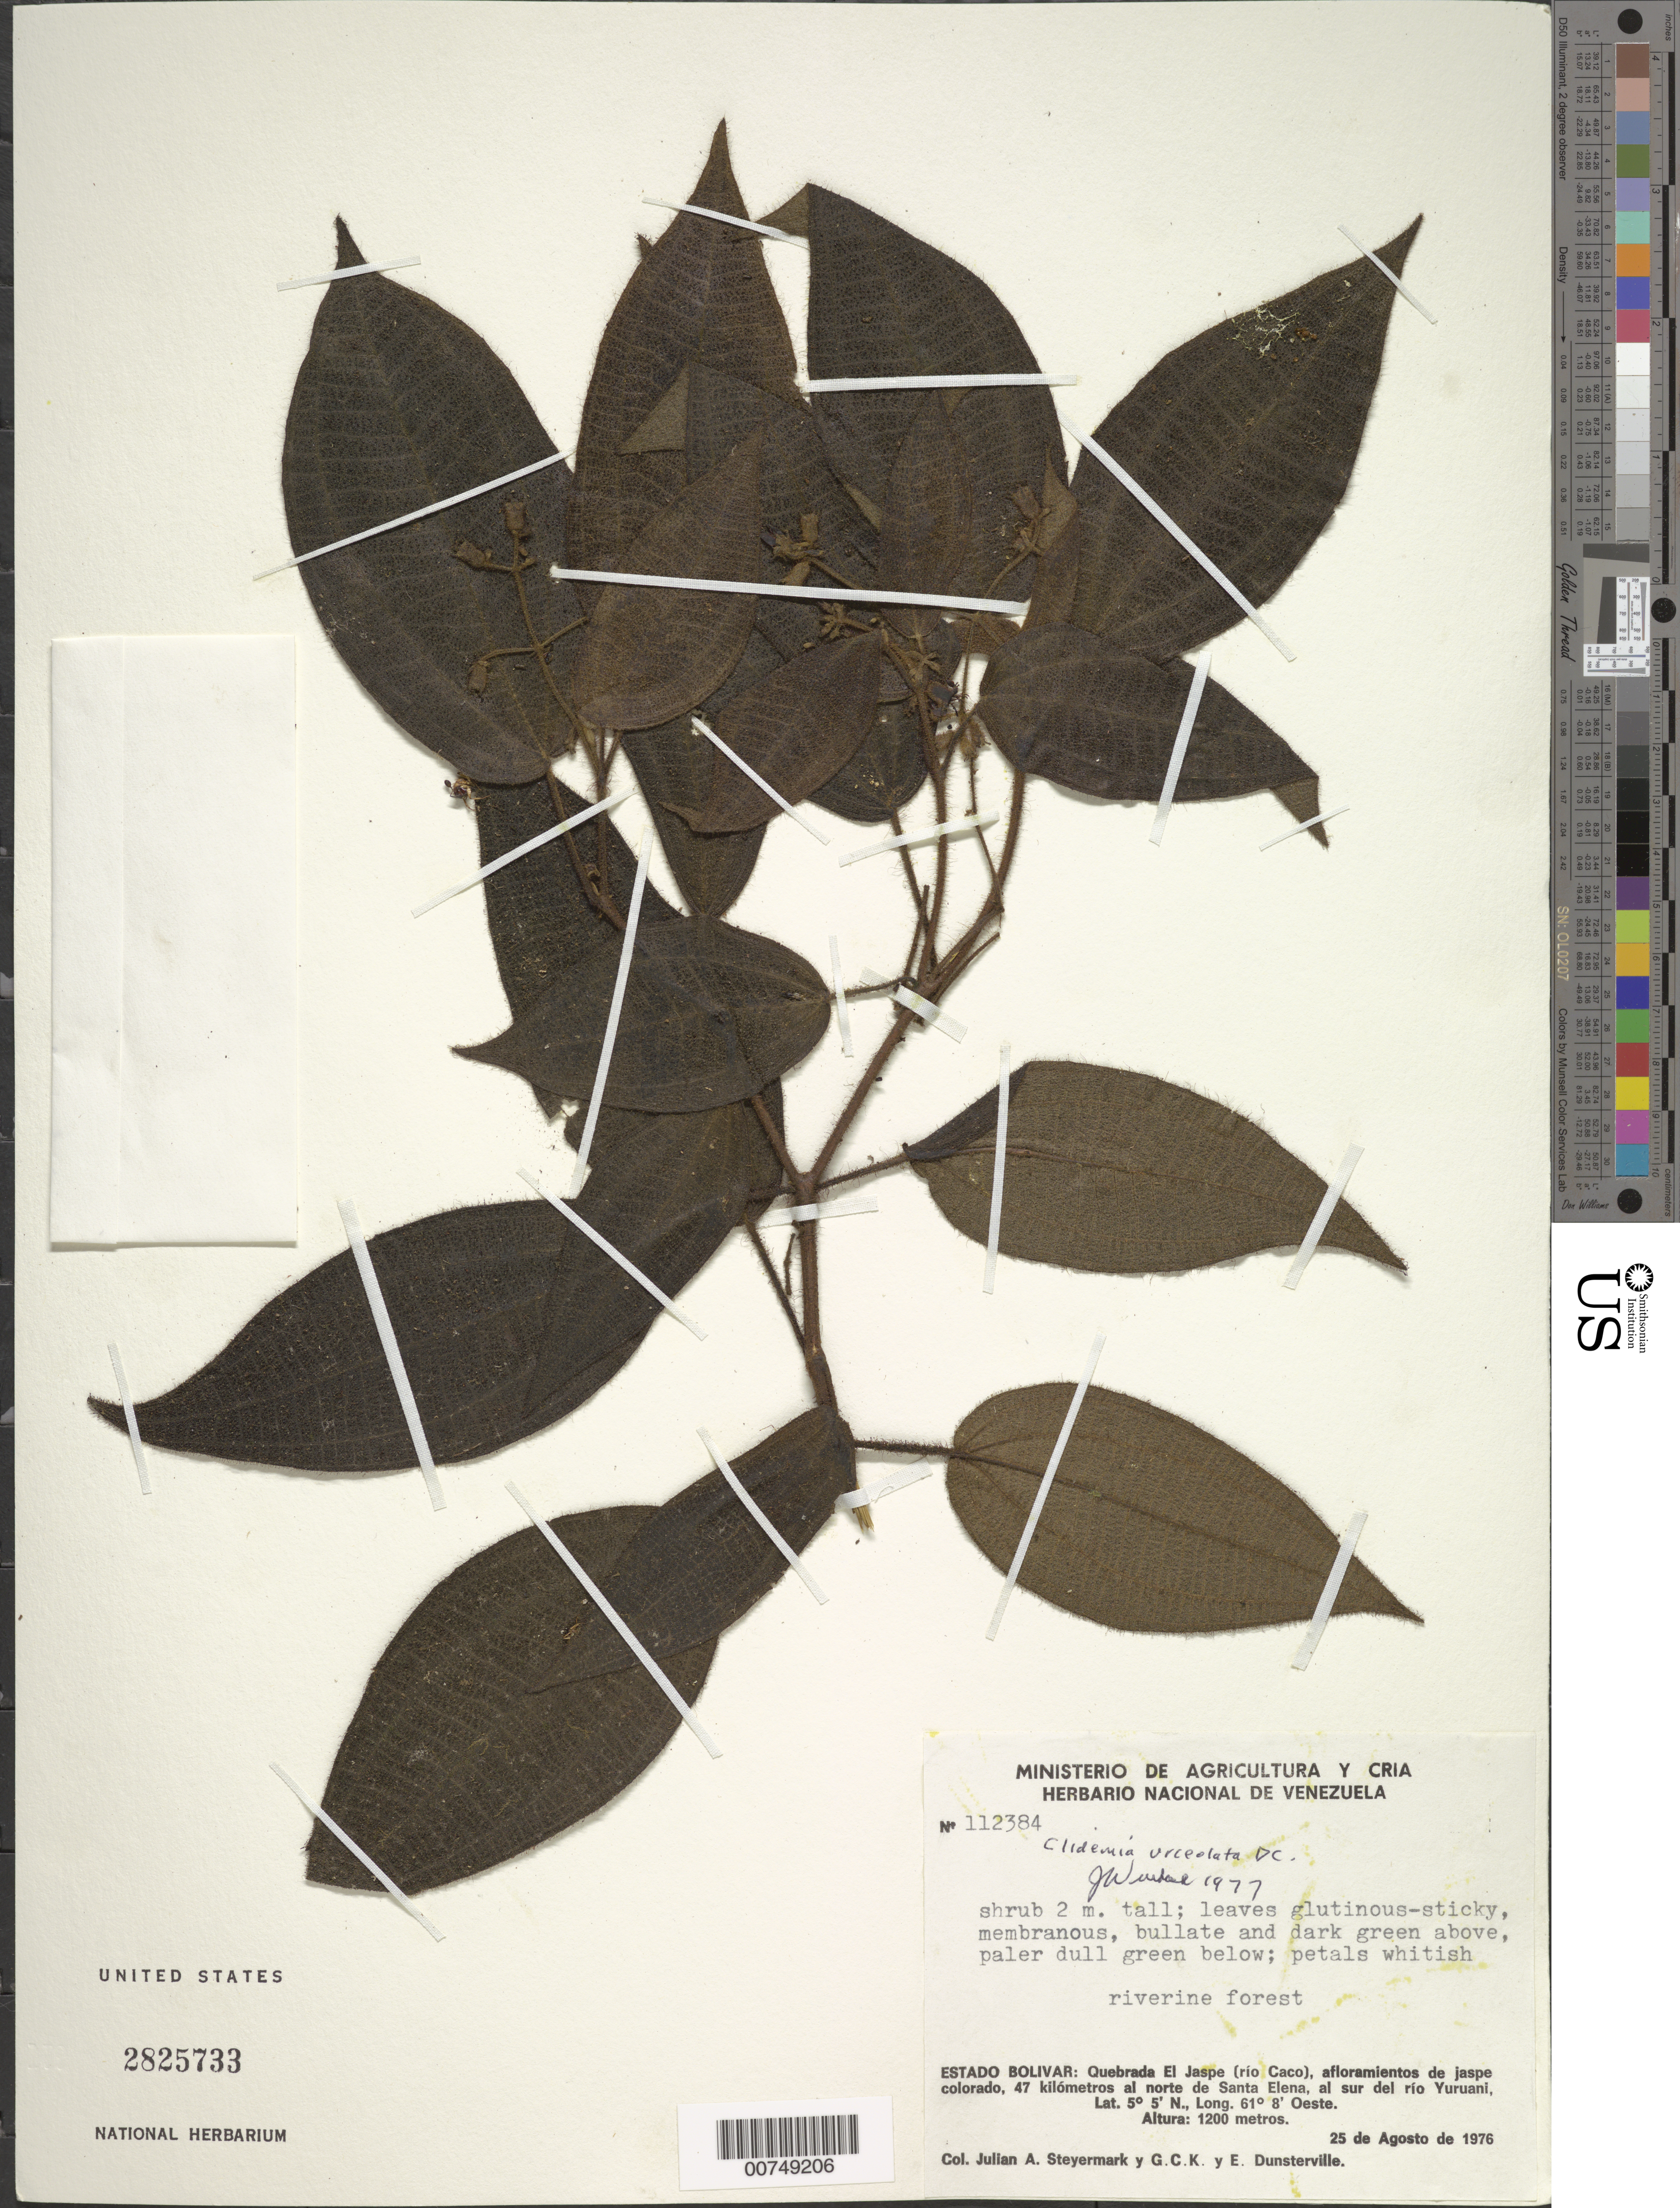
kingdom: Plantae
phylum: Tracheophyta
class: Magnoliopsida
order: Myrtales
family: Melastomataceae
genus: Clidemia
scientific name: Clidemia urceolata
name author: DC.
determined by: Wurdack, John J., (US), US (UNITED STATES)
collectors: J. Steyermark, G. C. K. Dunsterville & E. Dunsterville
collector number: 112384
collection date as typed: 25-Aug-76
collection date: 1976-08-25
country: Venezuela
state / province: Bolívar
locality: Quebrada El Jaspe (río Caco), 47 km N of Santa Elena, S of río Yuruani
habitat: Outcrop of ruddy forest; riverine forest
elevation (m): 1200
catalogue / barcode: US 2825733